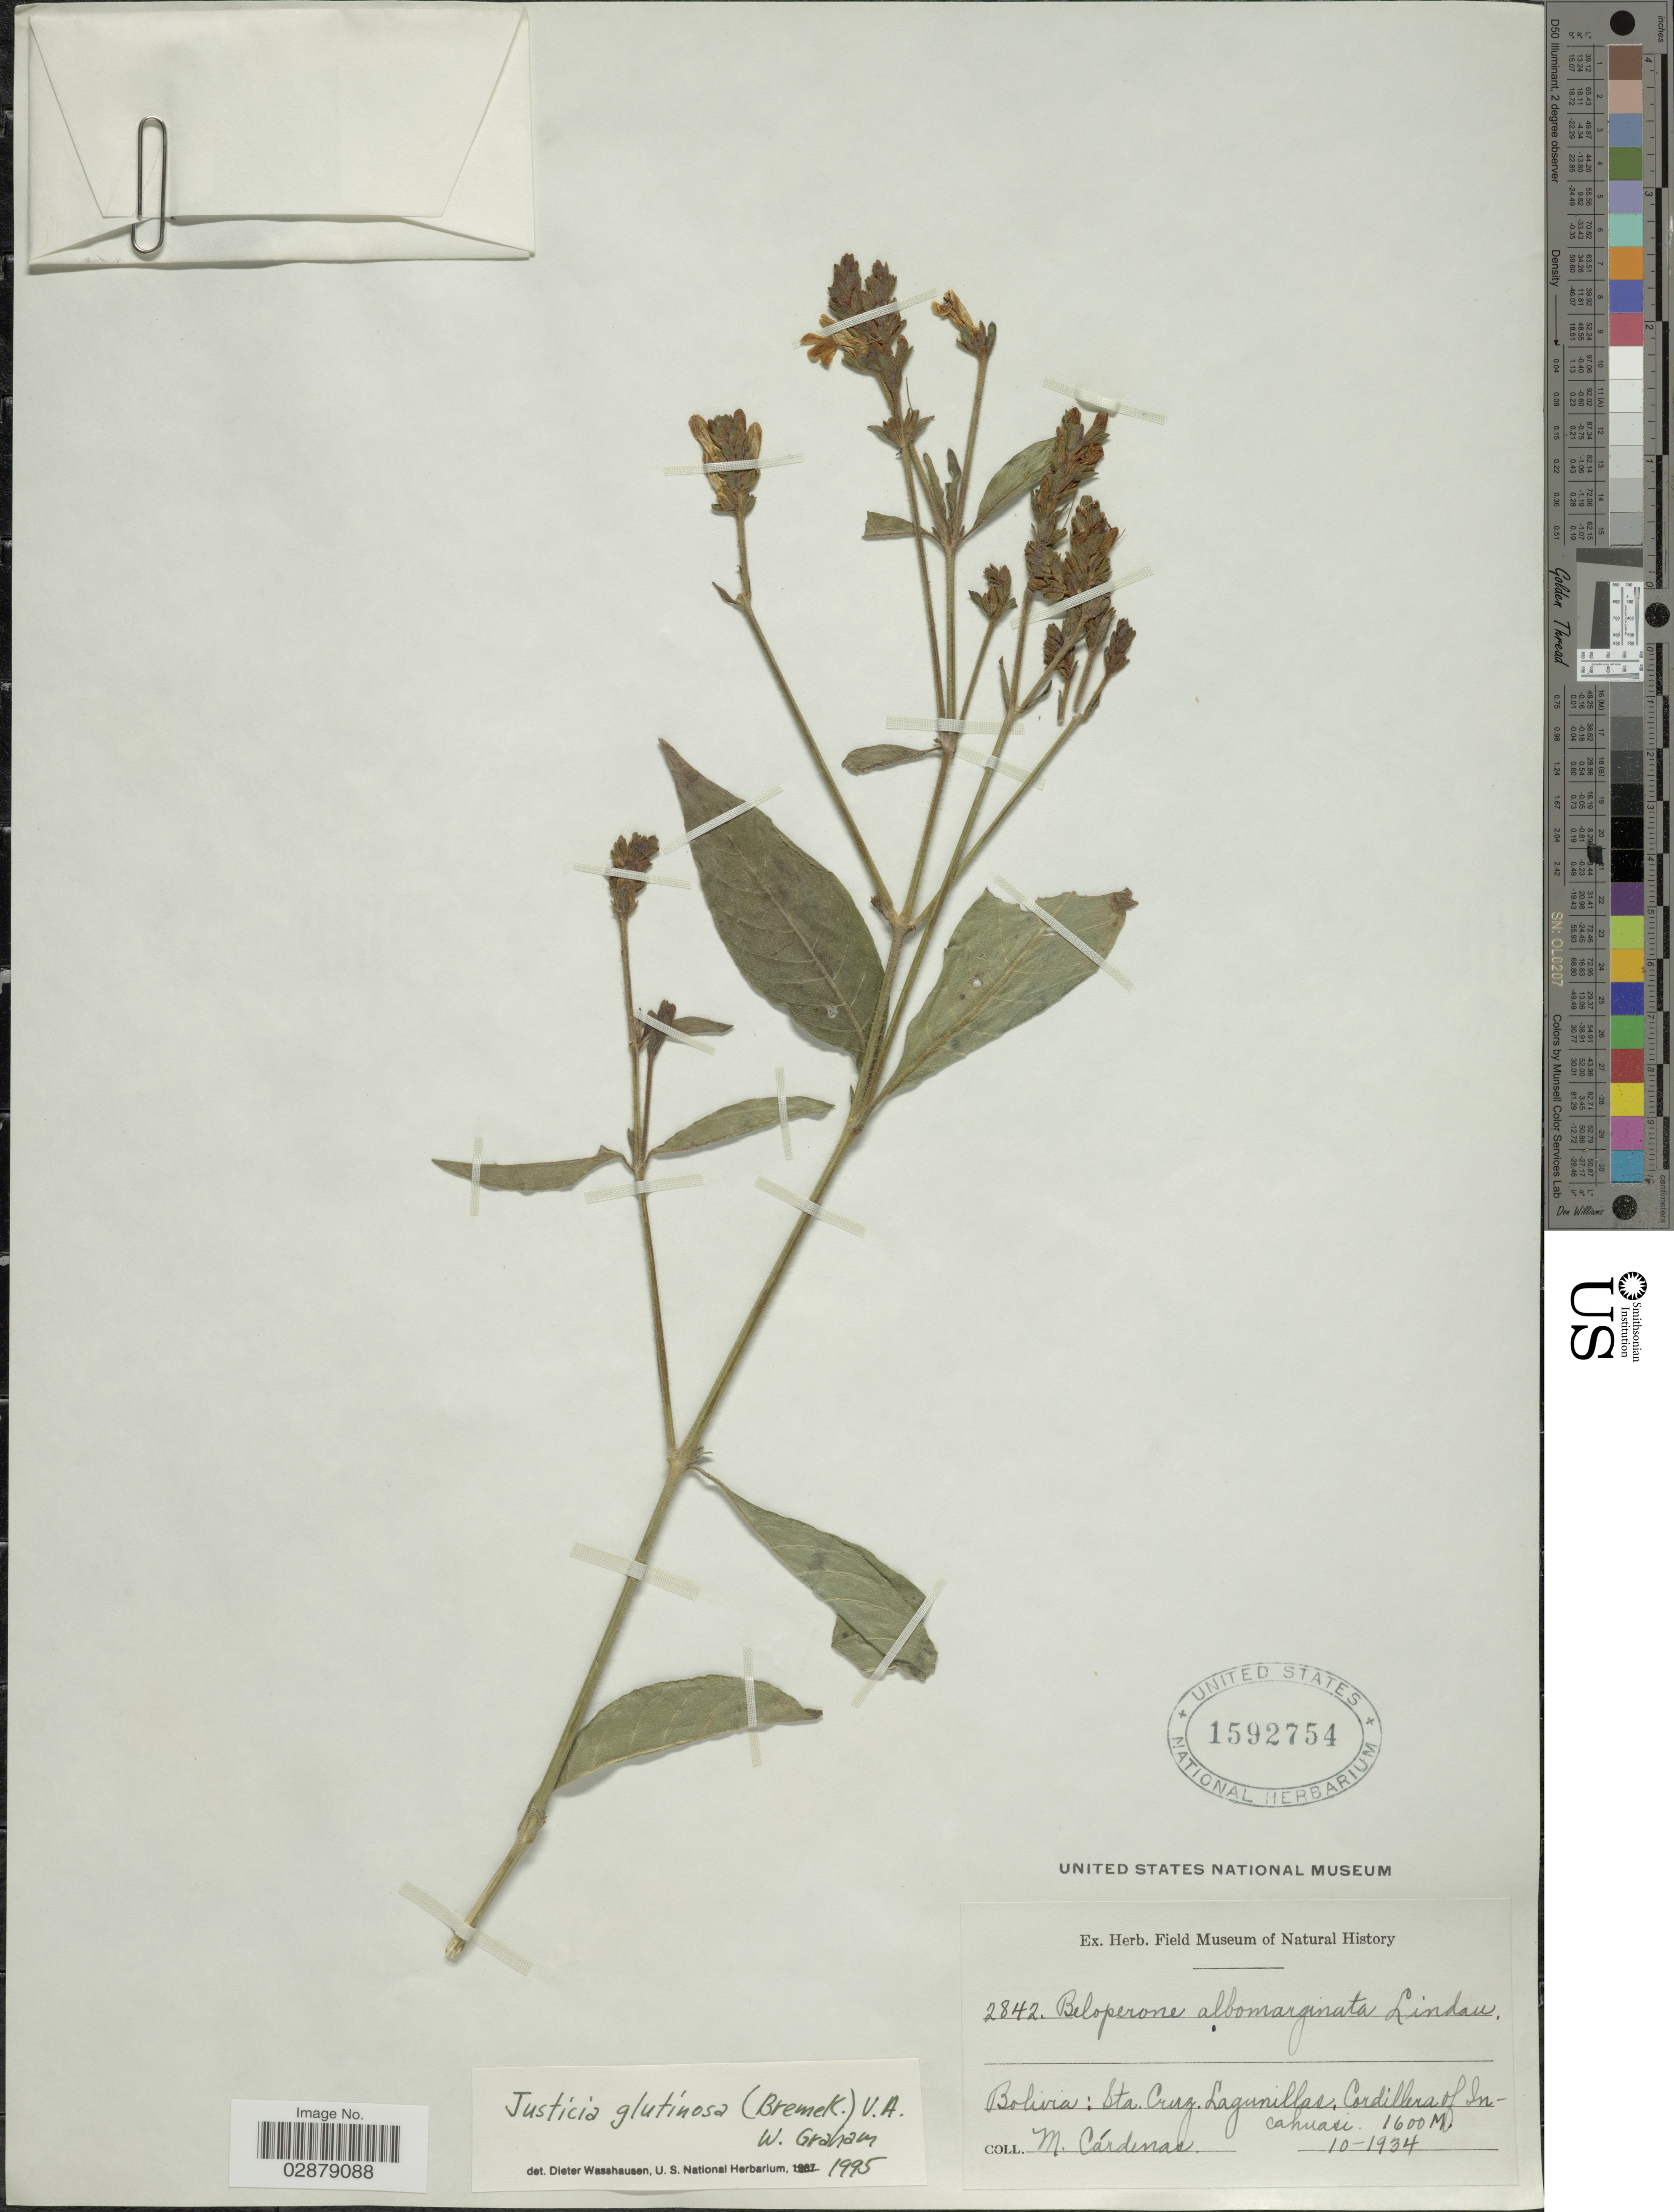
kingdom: Plantae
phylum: Tracheophyta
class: Magnoliopsida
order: Lamiales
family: Acanthaceae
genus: Justicia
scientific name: Justicia glutinosa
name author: (Bremek.) V.A.W. Graham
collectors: M. Cárdenas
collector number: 2842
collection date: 1934-10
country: Bolivia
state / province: Santa Cruz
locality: Lagunillas, Cordillera of Incahuasi.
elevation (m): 1600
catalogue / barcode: US 1592754